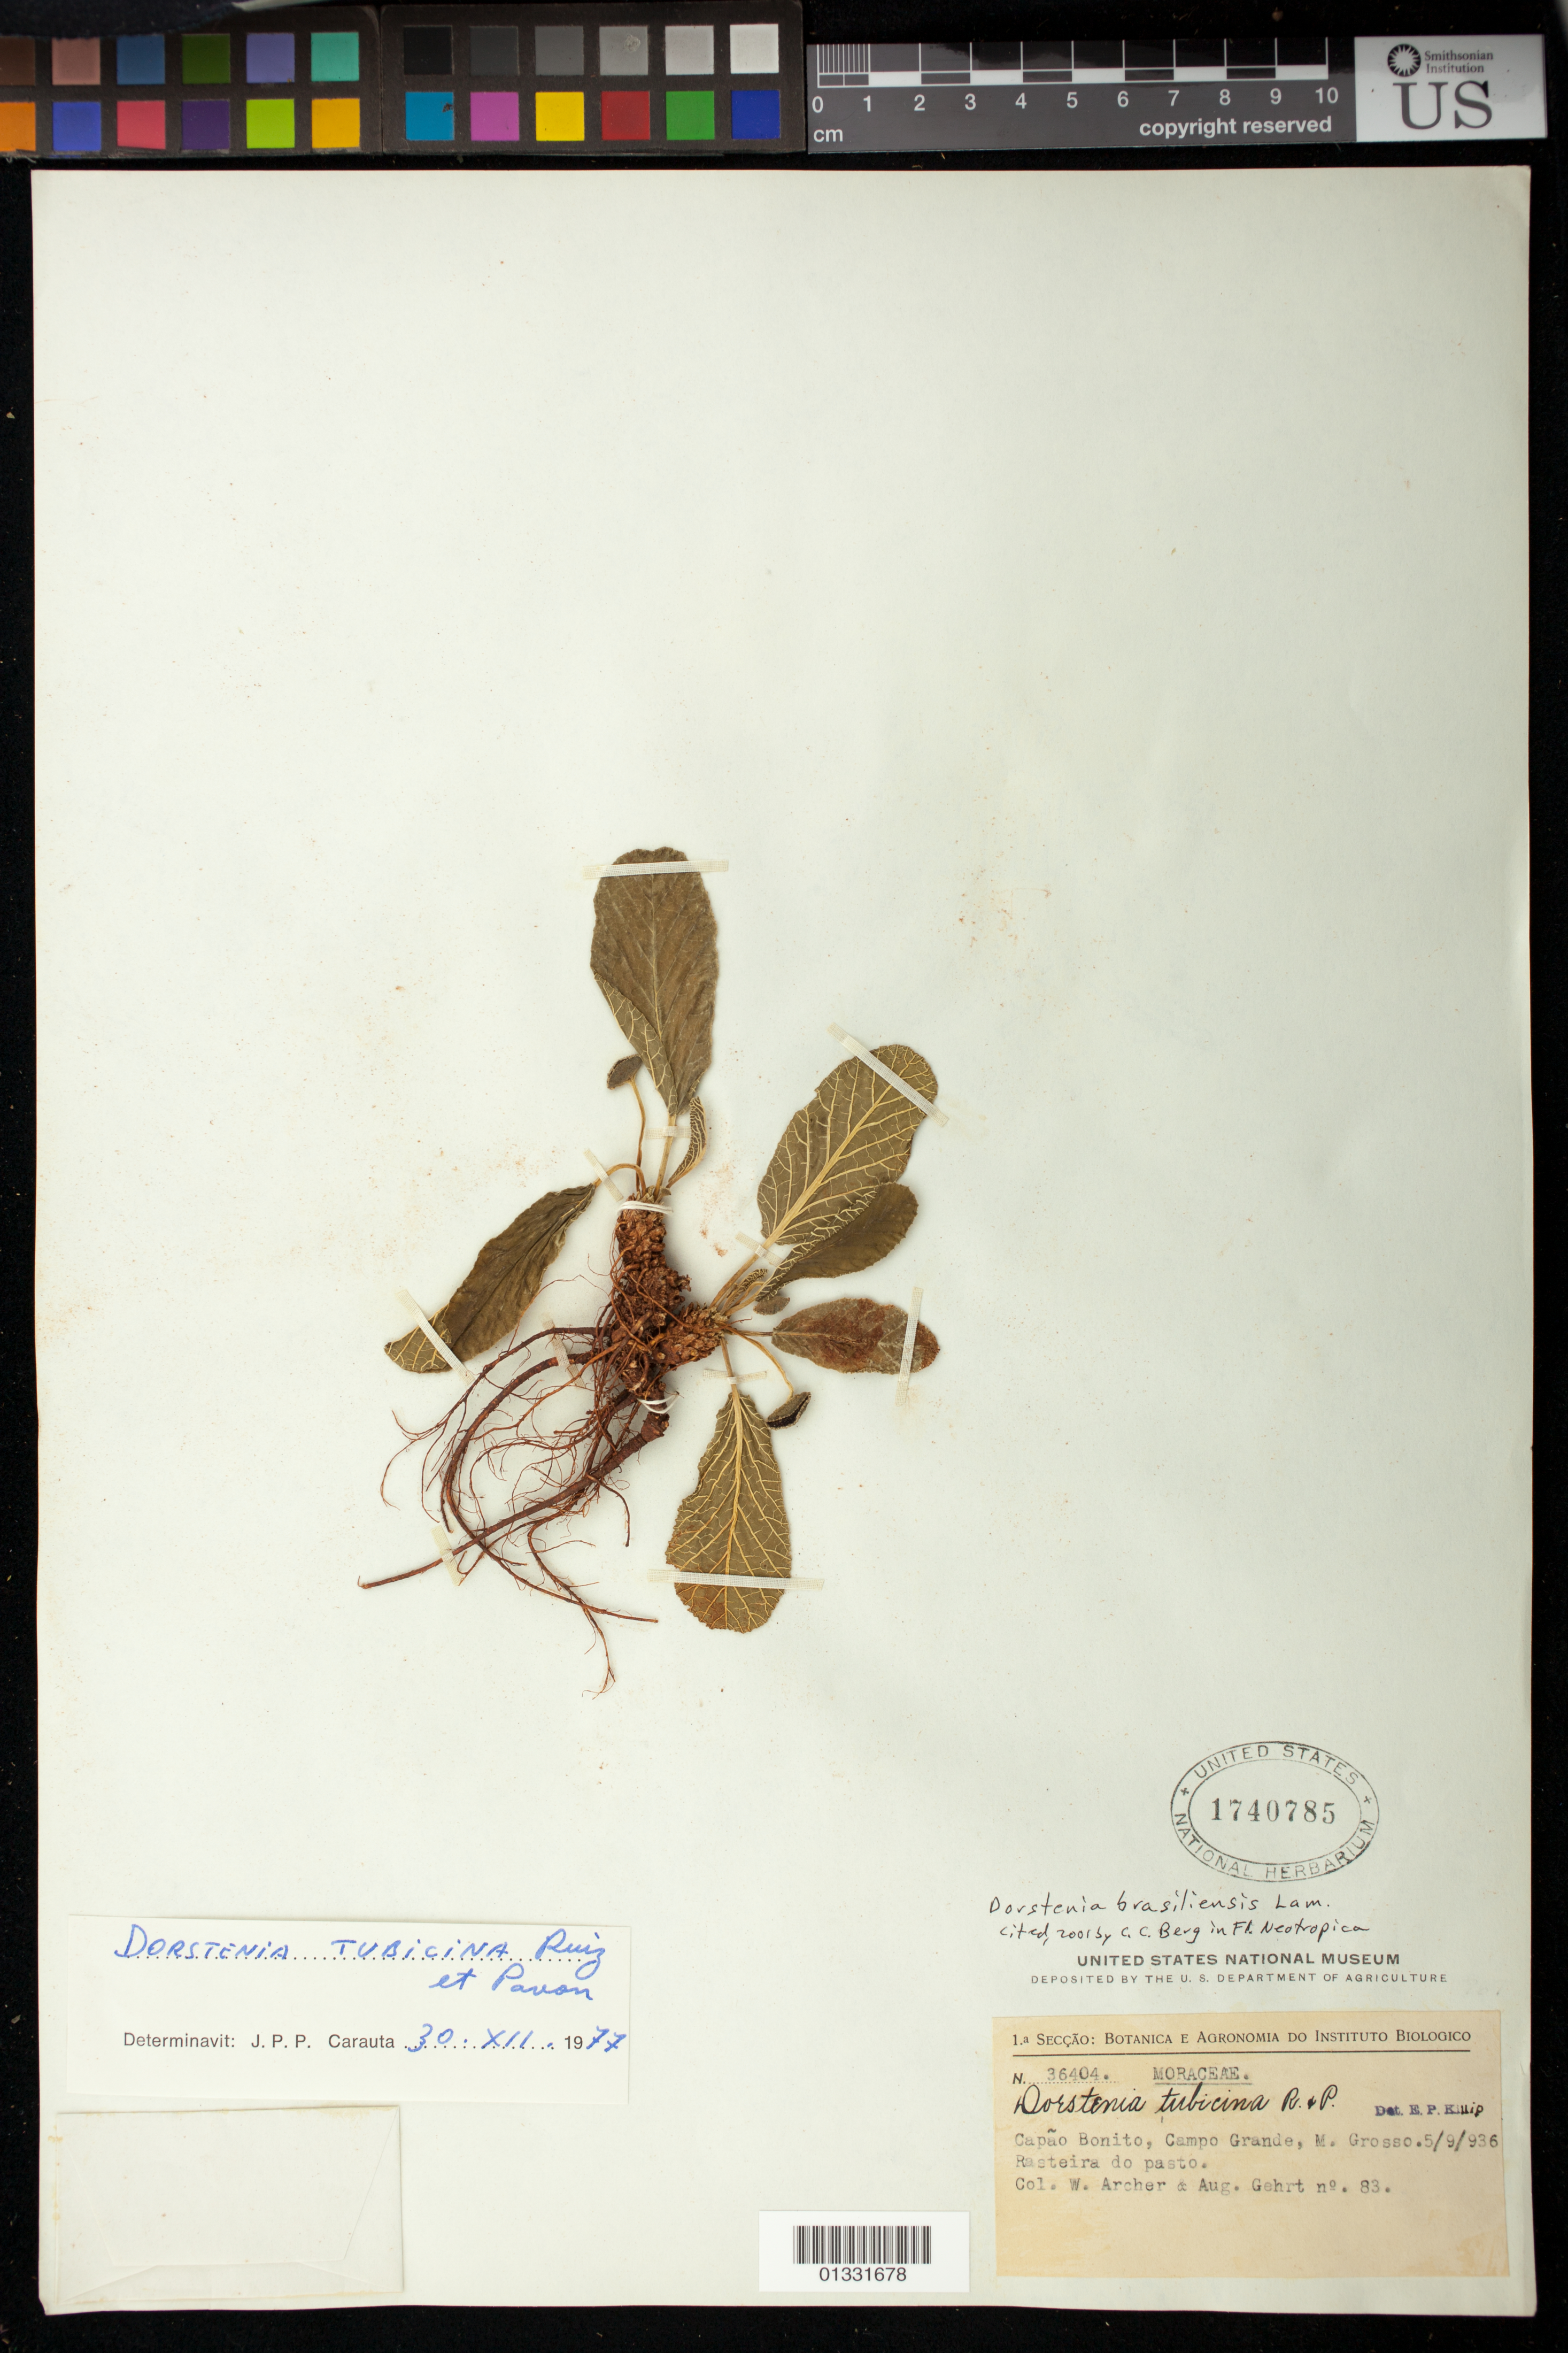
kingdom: Plantae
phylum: Tracheophyta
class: Magnoliopsida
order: Rosales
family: Moraceae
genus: Dorstenia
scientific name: Dorstenia brasiliensis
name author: Lam.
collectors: W. A. Archer & A. Gehrt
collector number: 83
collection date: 1936-09-05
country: Brazil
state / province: Mato Grosso do Sul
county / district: Campo Grande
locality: Capão Bonito, Campo Grande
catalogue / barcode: US 1740785